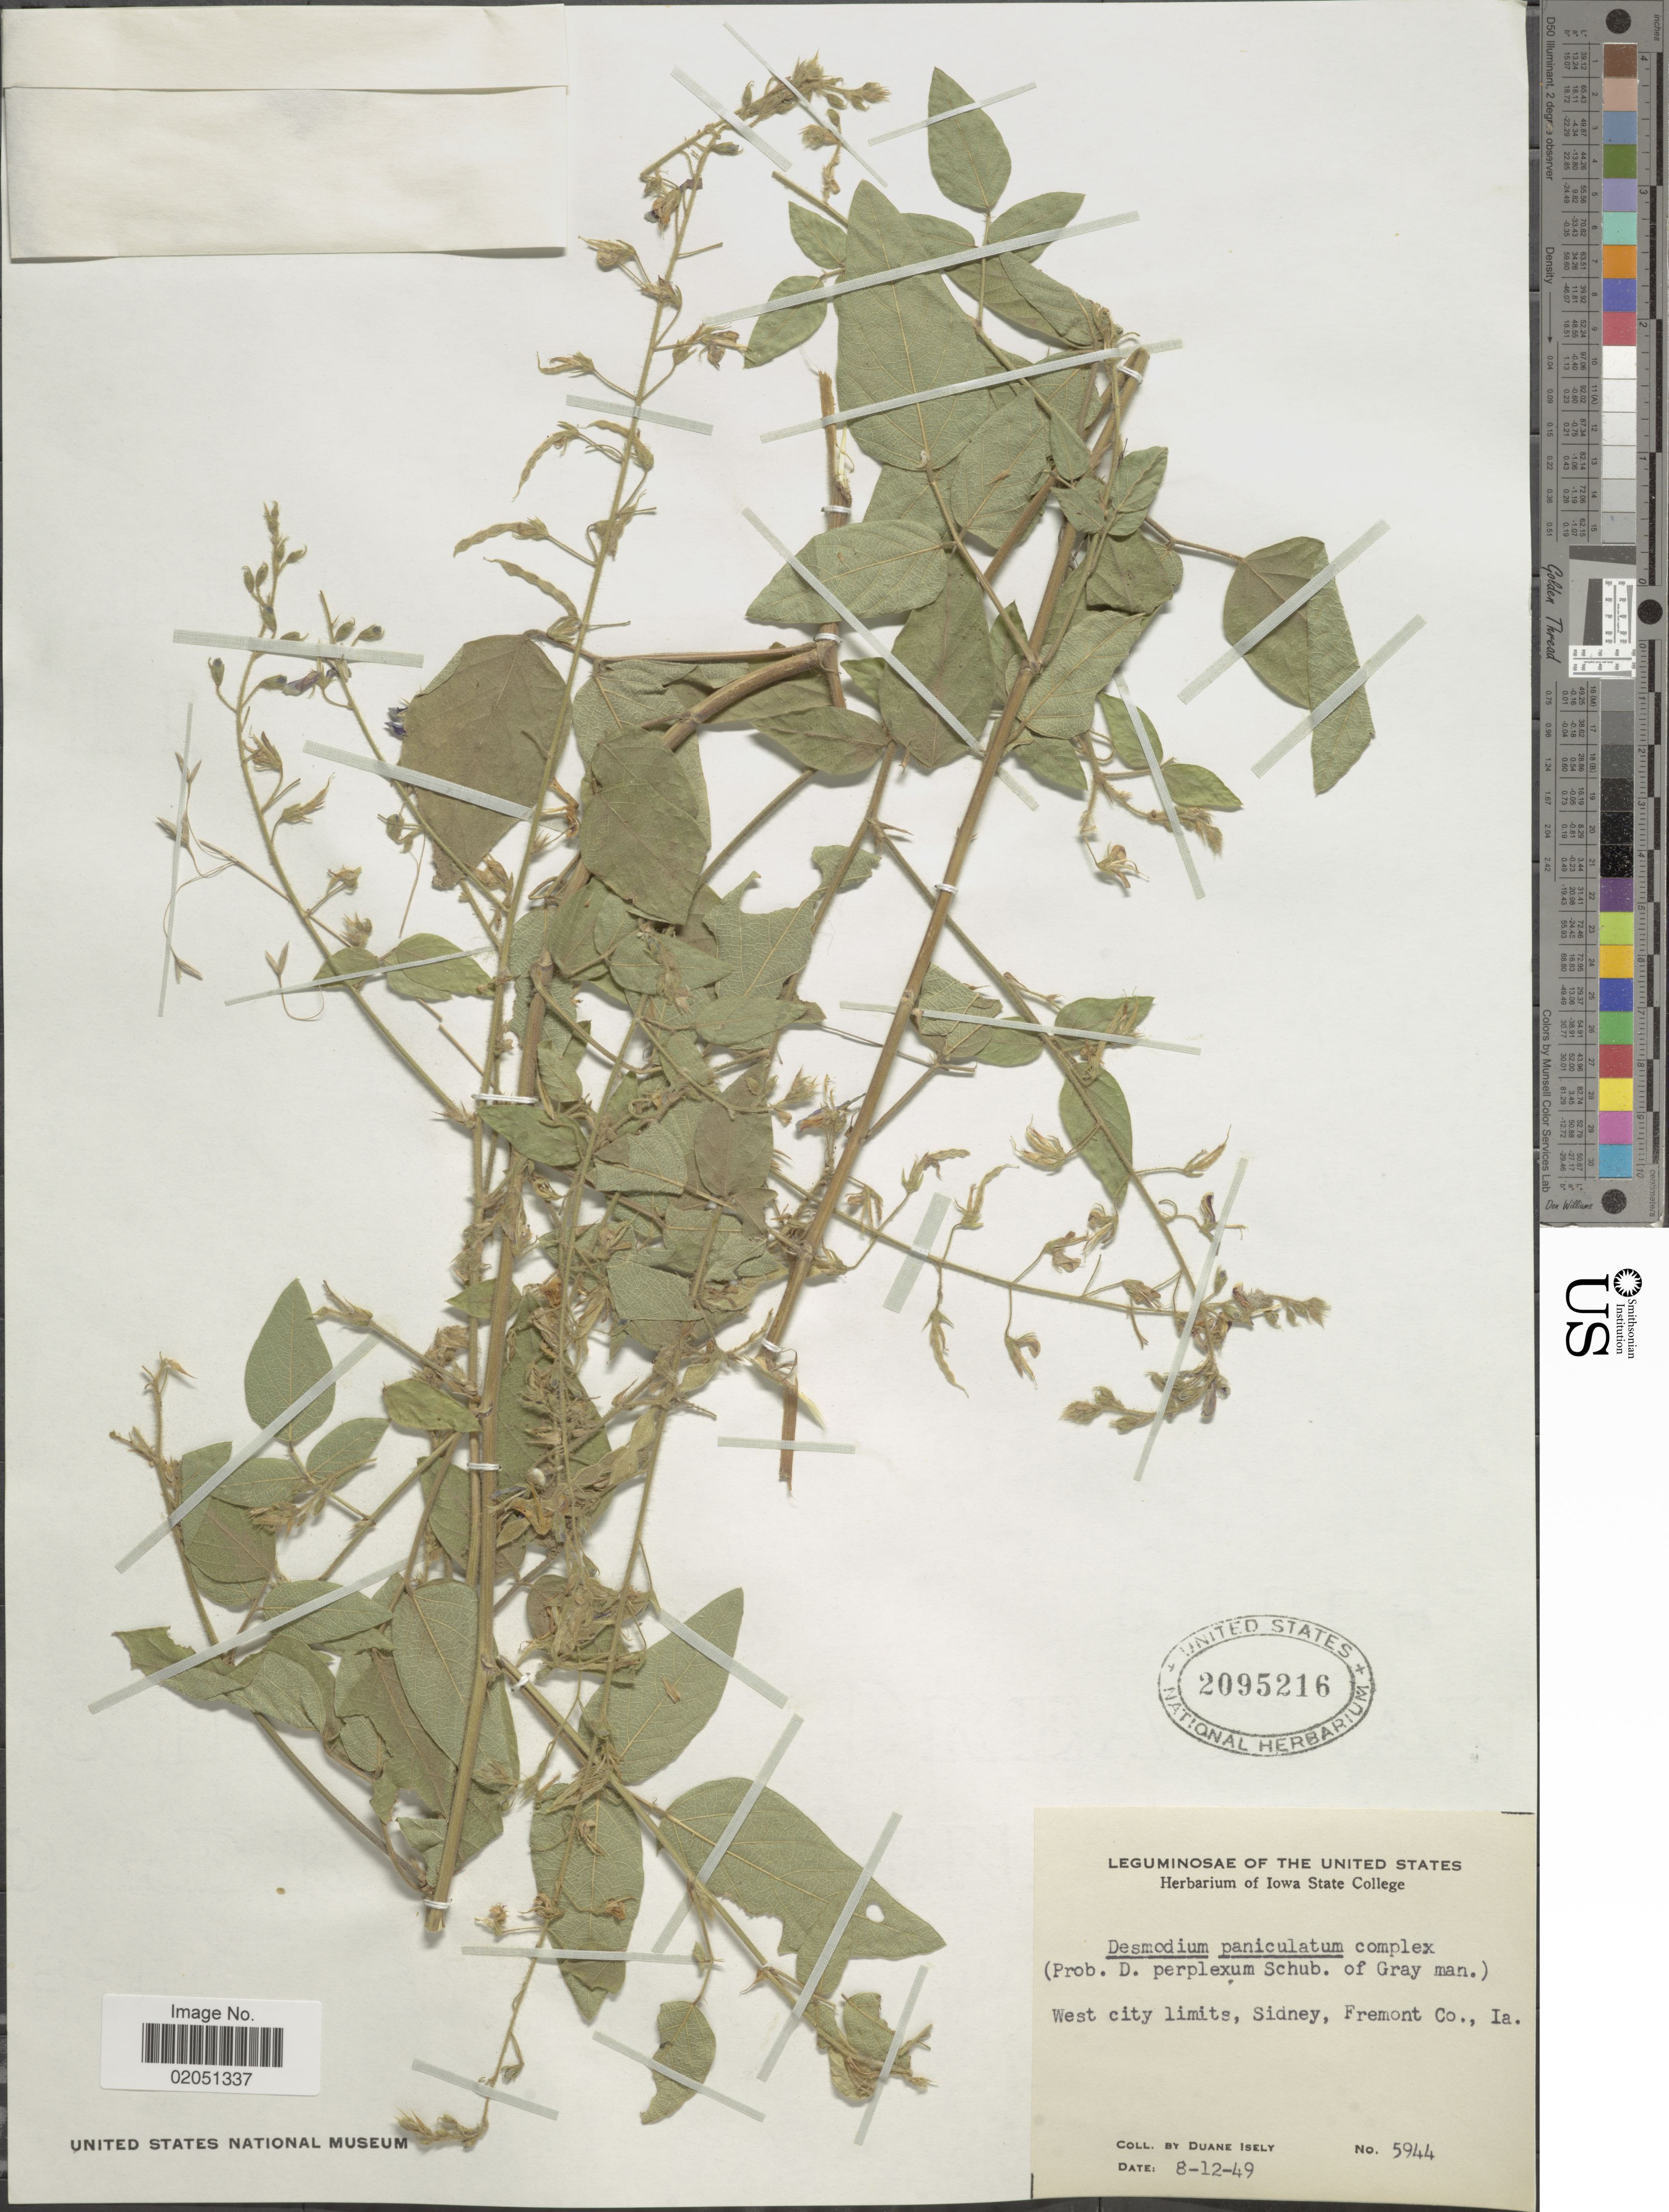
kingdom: Plantae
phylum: Tracheophyta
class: Magnoliopsida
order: Fabales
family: Fabaceae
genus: Desmodium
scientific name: Desmodium paniculatum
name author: (L.) DC.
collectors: D. Isely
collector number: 5944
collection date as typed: Transcribed d/m/y: 12/8/49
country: United States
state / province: Iowa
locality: West city limits, Sidney, Fremont Co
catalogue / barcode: US 2095216